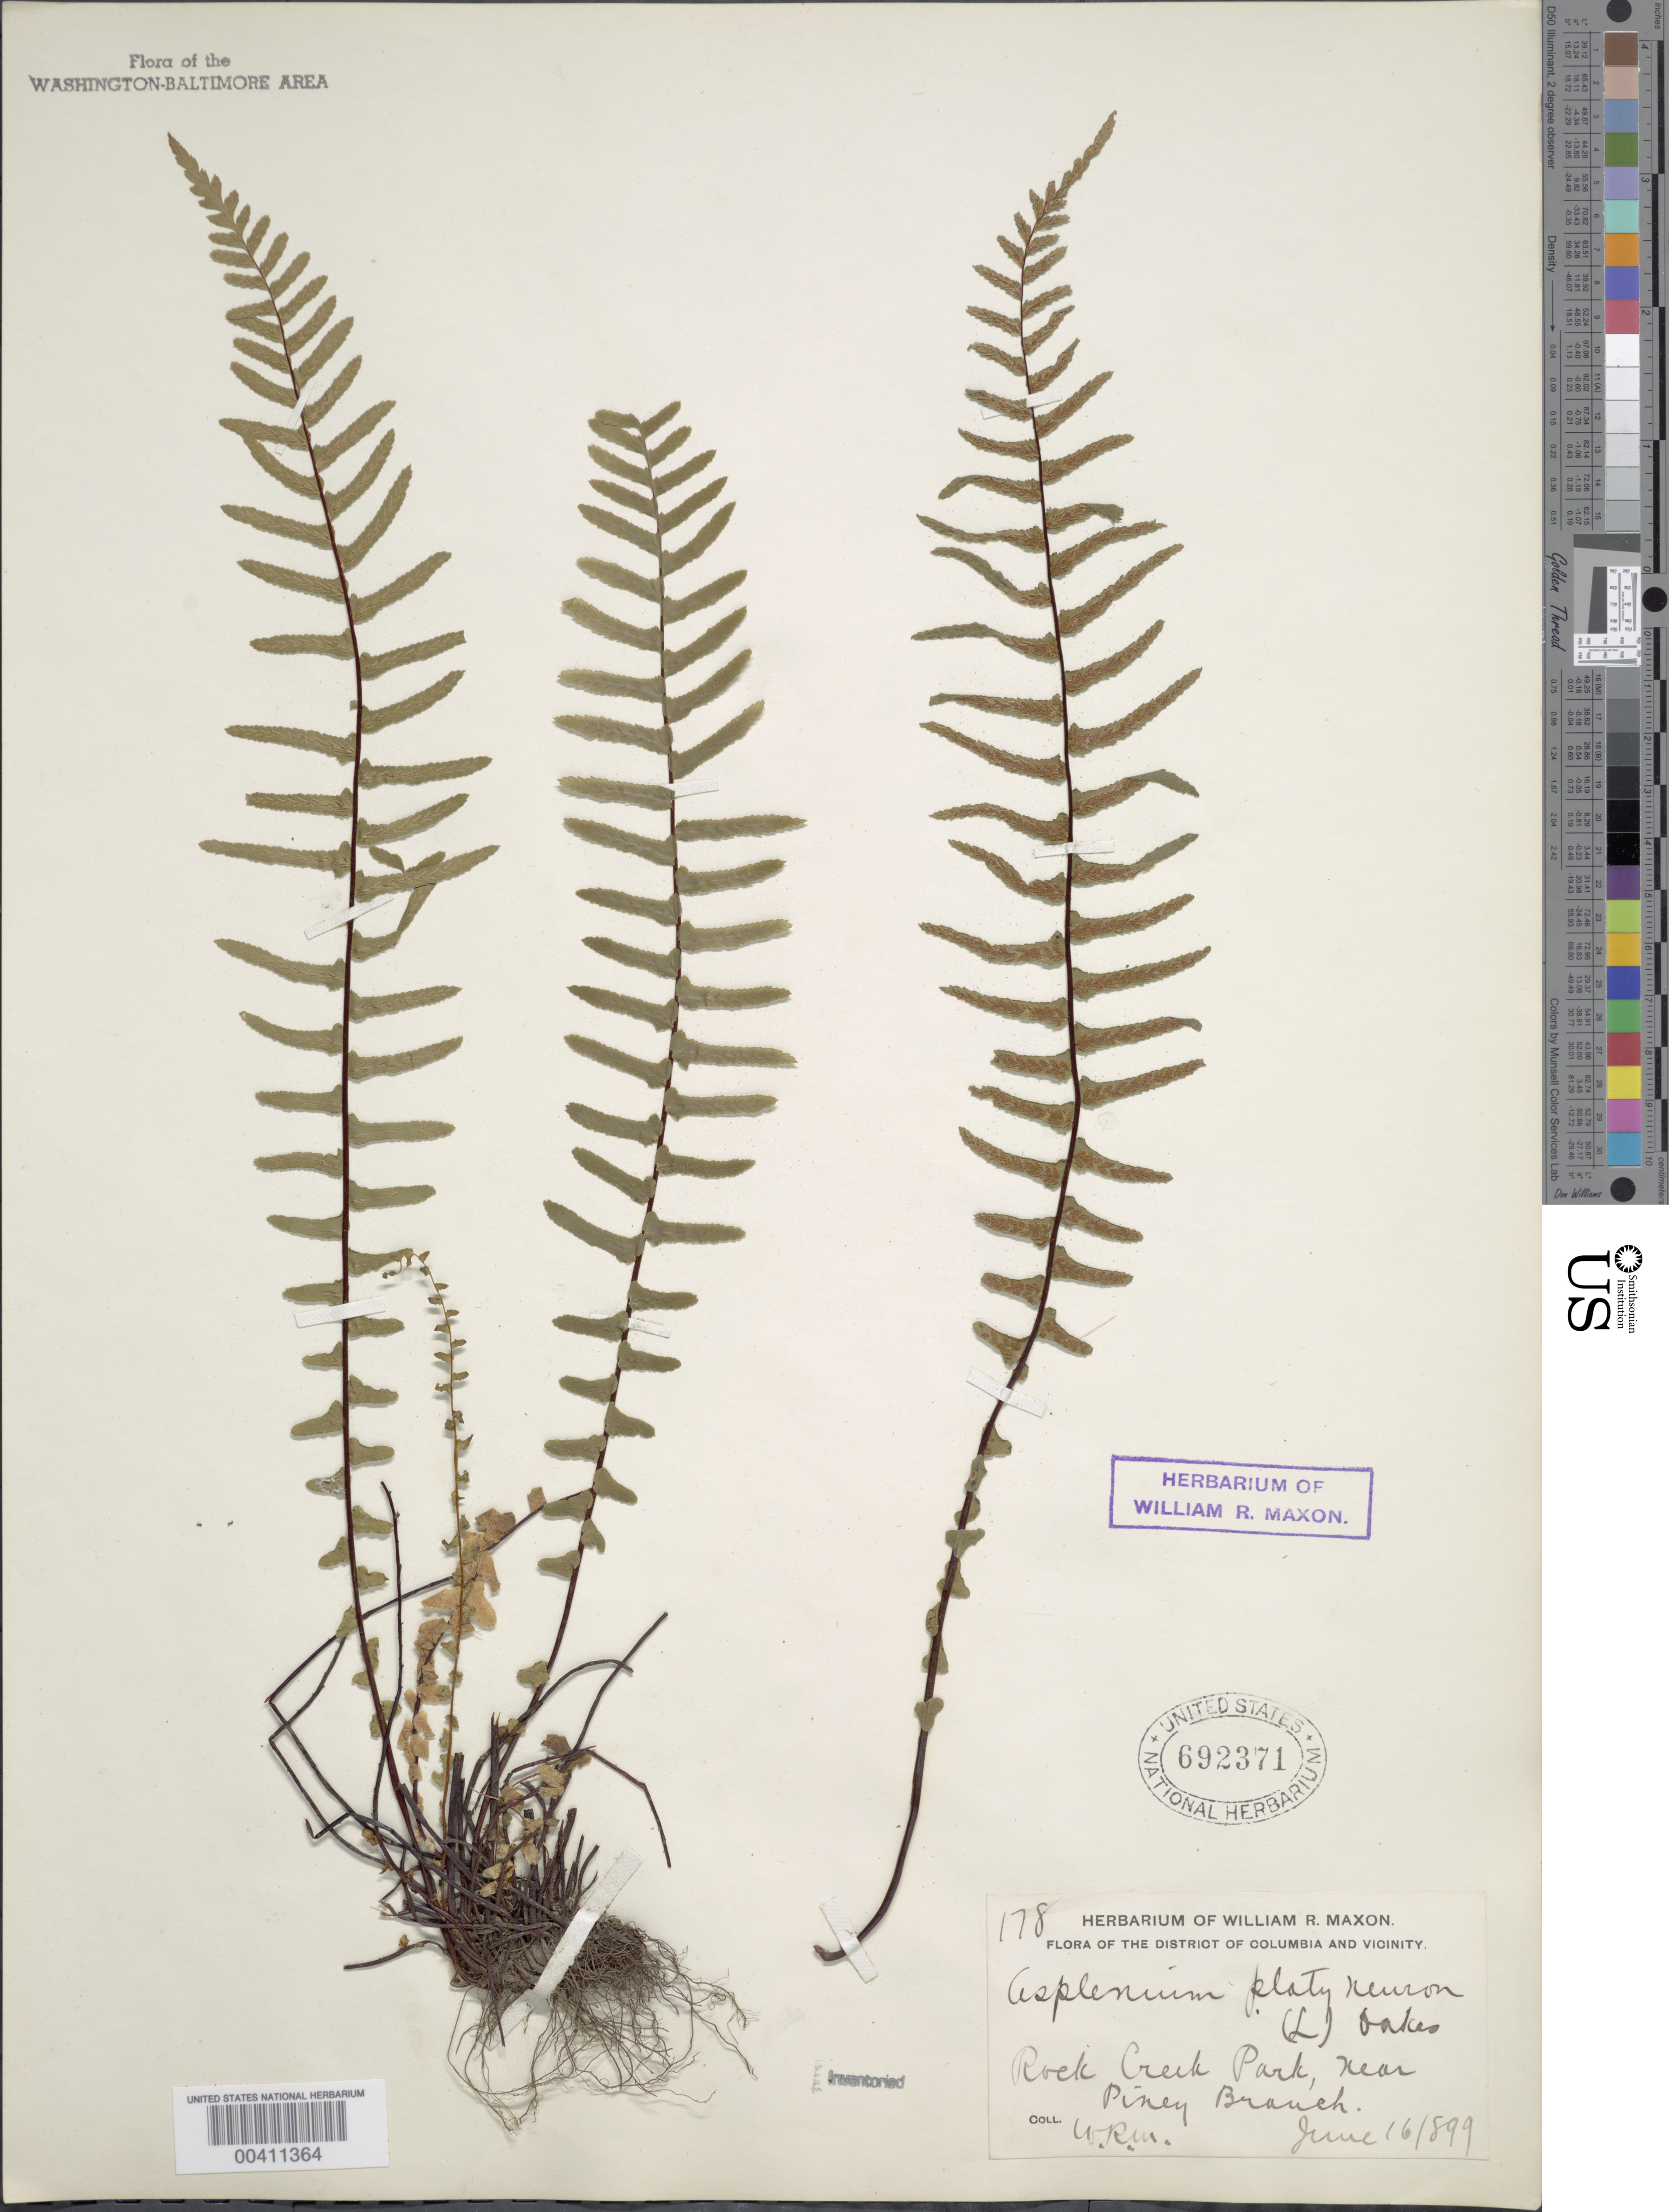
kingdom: Plantae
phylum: Tracheophyta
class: Polypodiopsida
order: Polypodiales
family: Aspleniaceae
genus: Asplenium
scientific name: Asplenium platyneuron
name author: (L.) Britton, Stearns & Poggenb.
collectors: W. R. Maxon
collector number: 178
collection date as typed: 16 Jun 1899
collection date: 1899-06-16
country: United States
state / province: District of Columbia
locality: Piney Branch, Rock Creek Park Rock Creek Park & vicinity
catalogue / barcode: US 692371